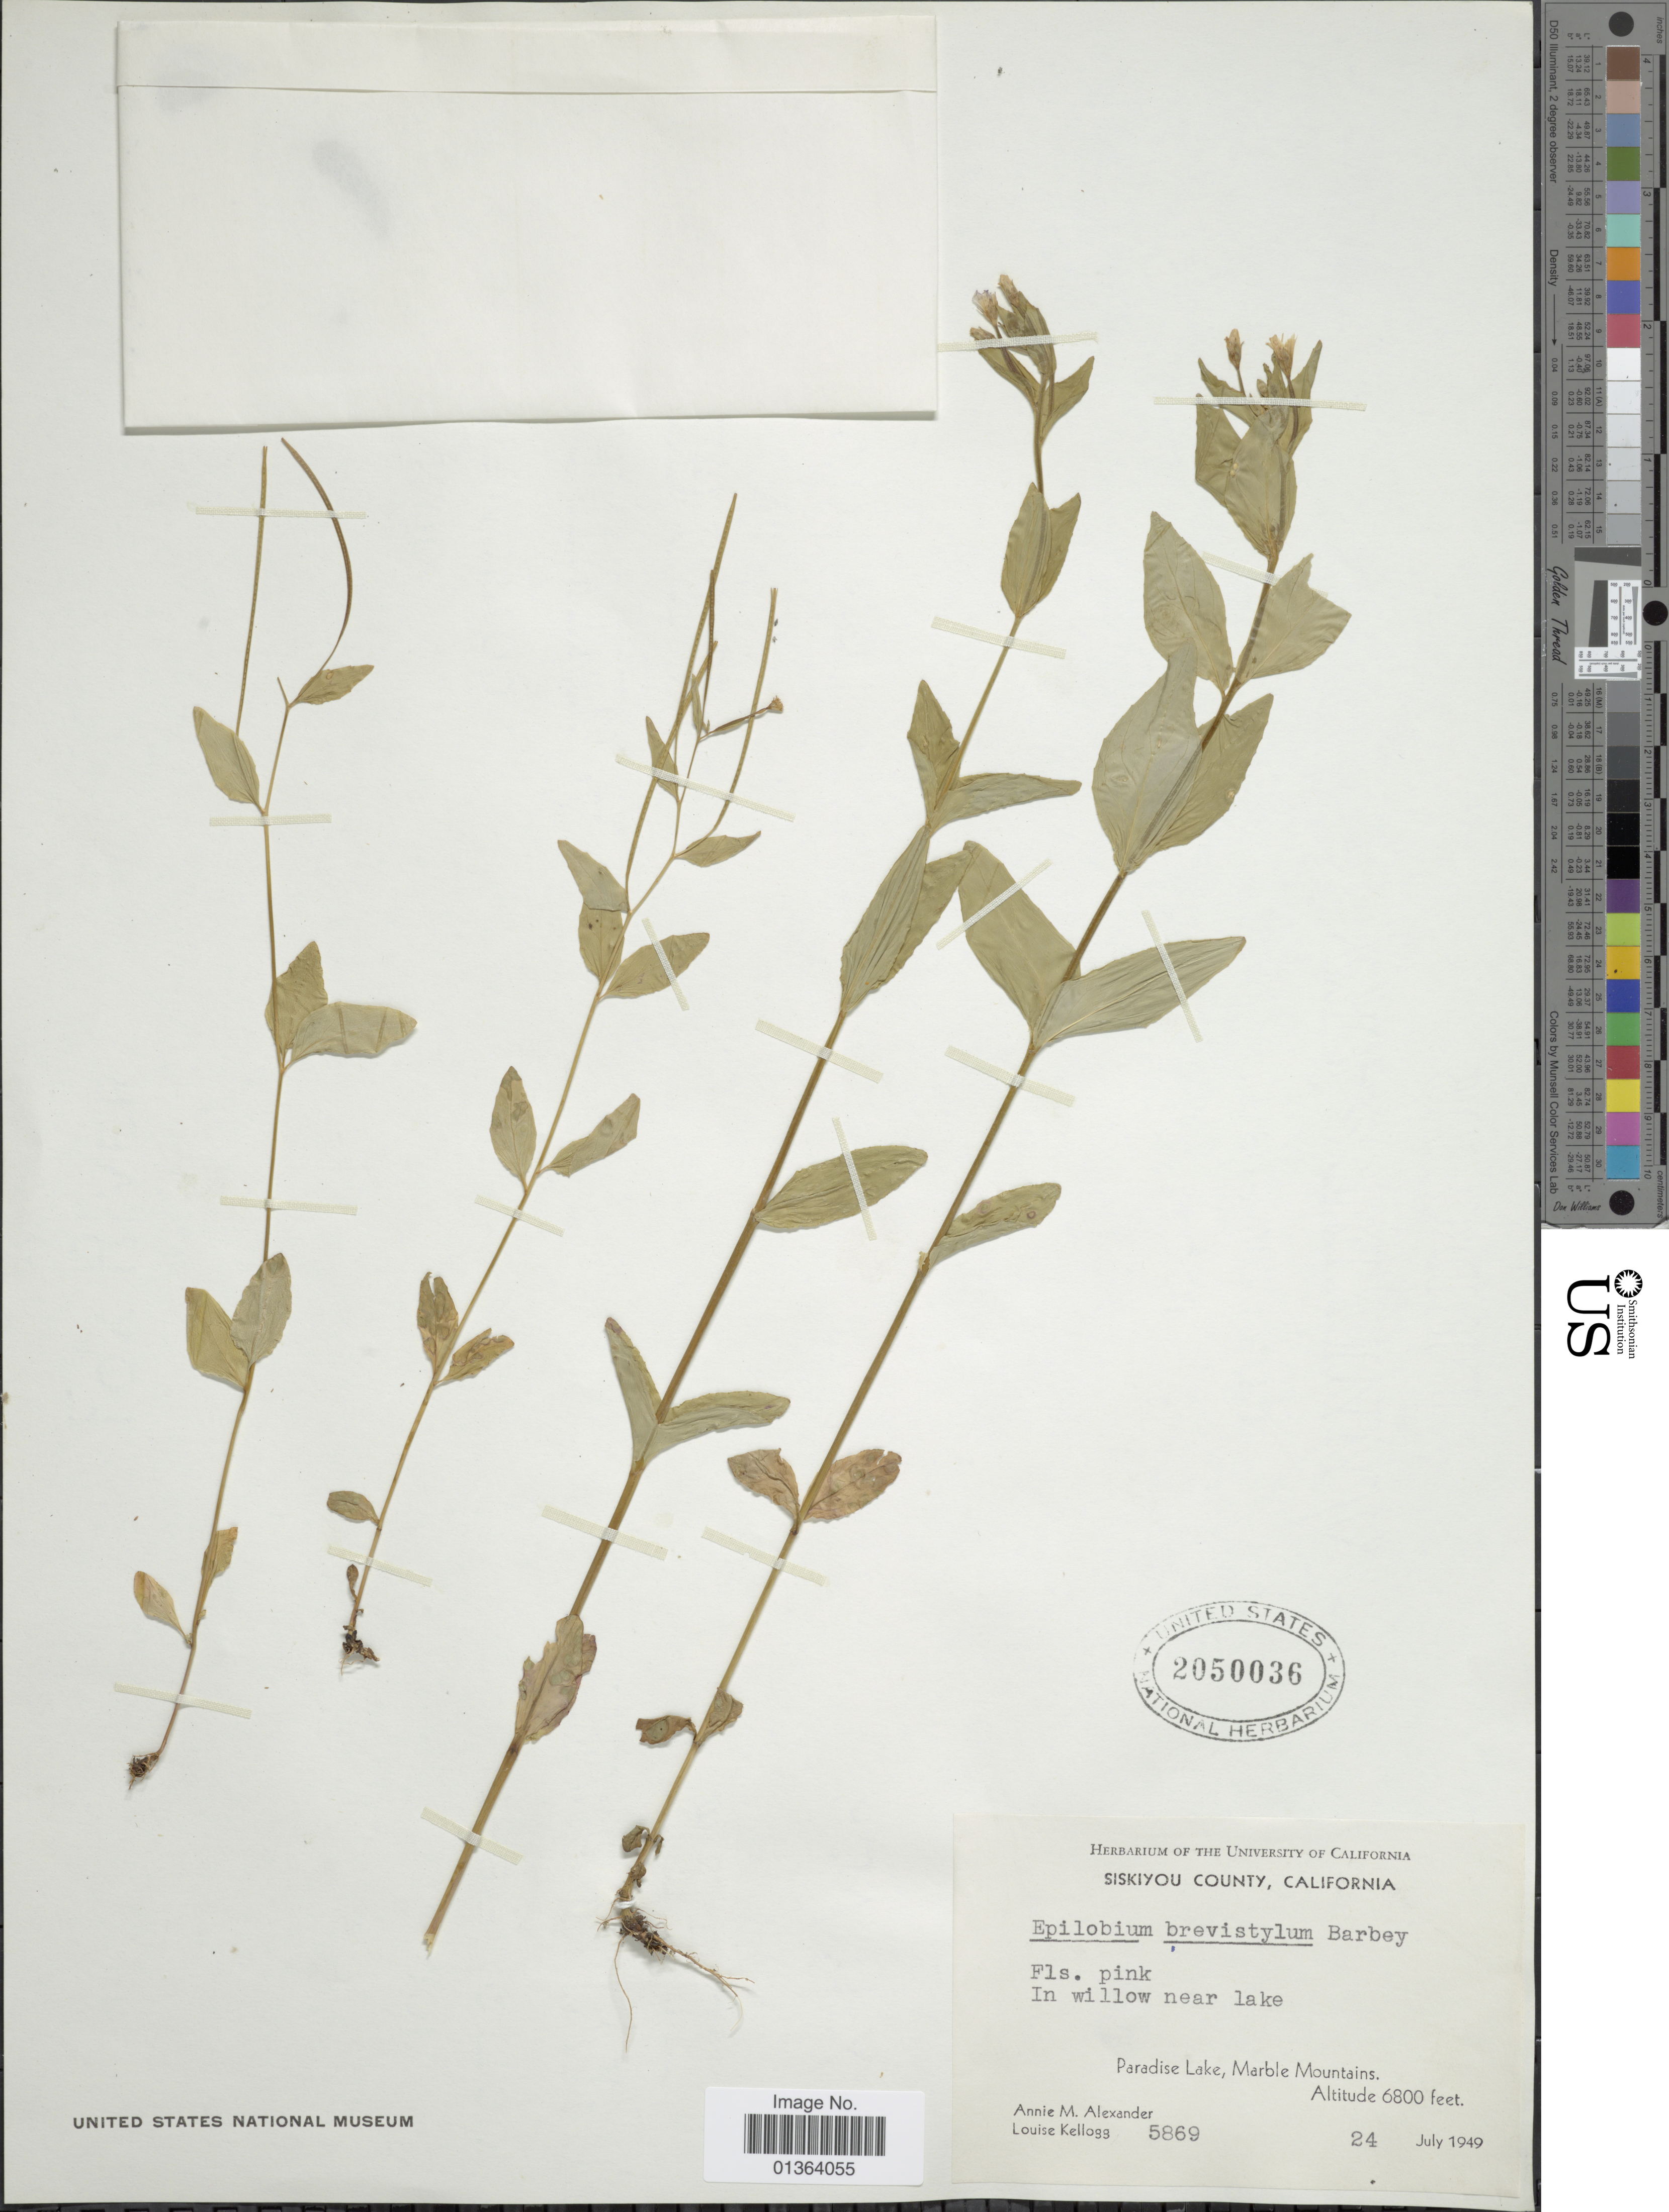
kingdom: Plantae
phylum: Tracheophyta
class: Magnoliopsida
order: Myrtales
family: Onagraceae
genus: Epilobium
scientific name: Epilobium ciliatum subsp. glandulosum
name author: (Lehm.) Hoch & P.H. Raven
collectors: A. M. Alexander & L. Kellogg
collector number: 5869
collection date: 1949-07-24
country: United States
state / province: California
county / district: Siskiyou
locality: Siskiyou County. Paradise Lake, Marble Mountains.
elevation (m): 2073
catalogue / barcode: US 2050036